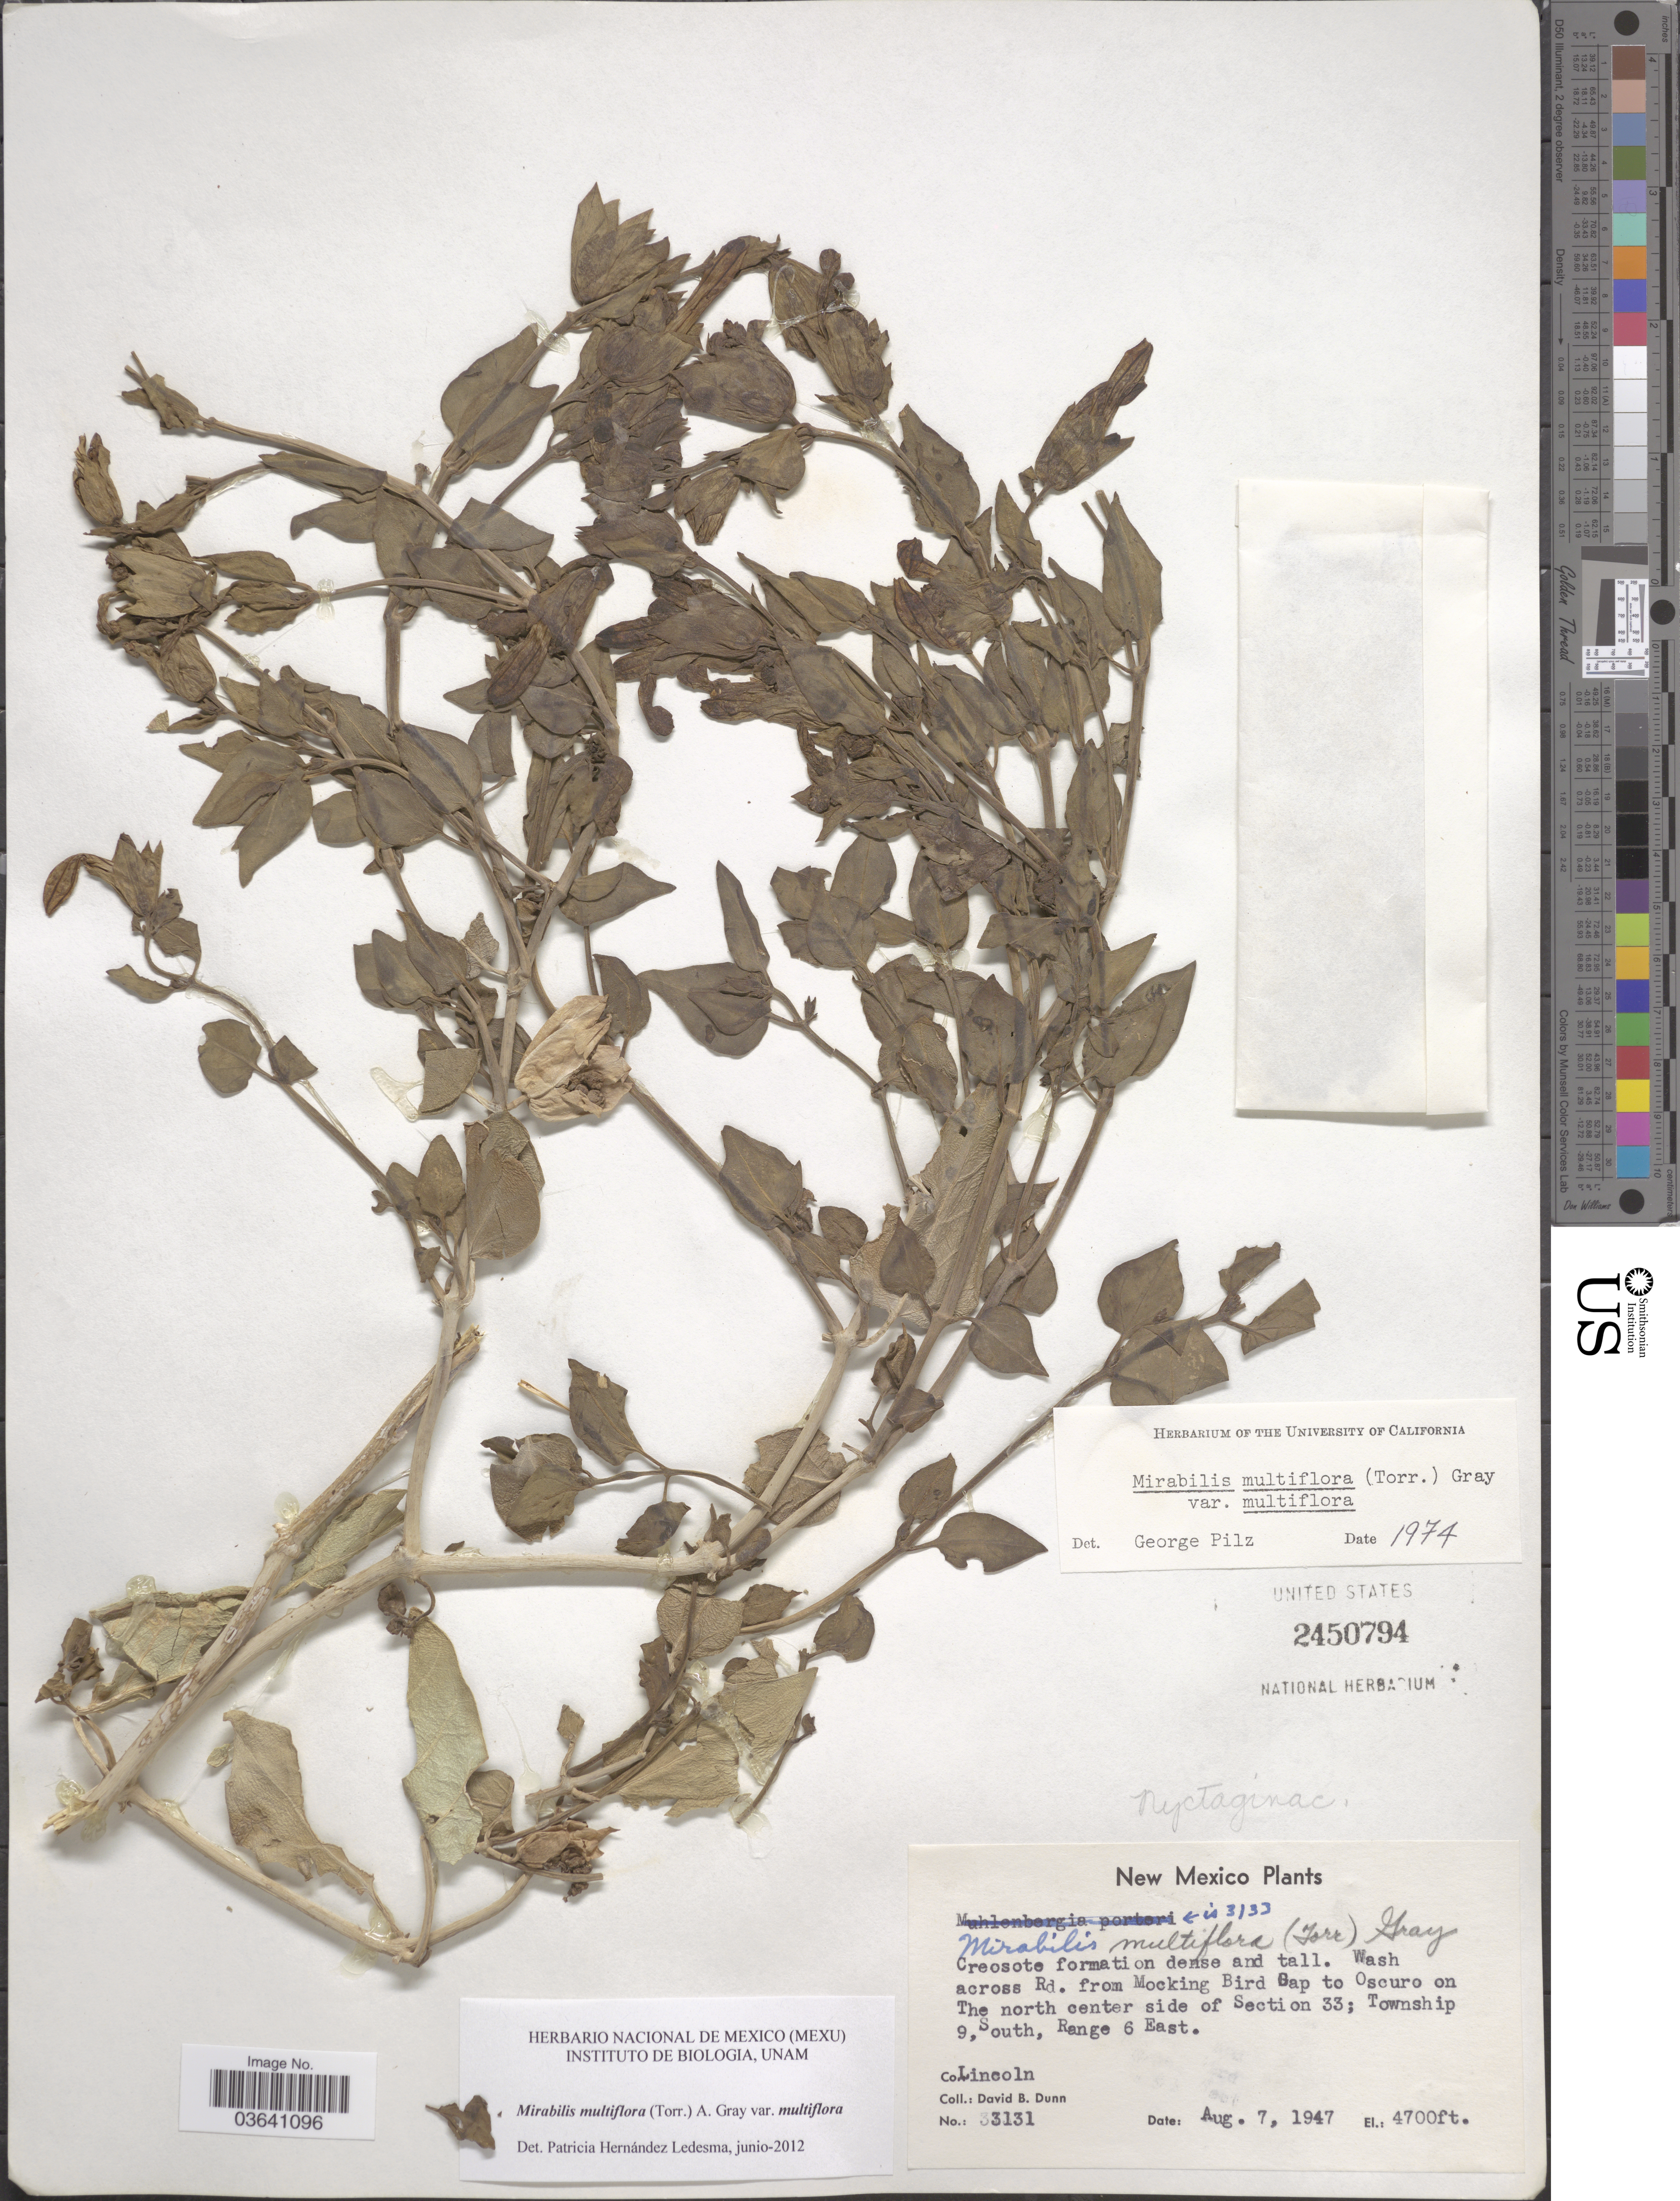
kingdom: Plantae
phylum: Tracheophyta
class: Magnoliopsida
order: Caryophyllales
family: Nyctaginaceae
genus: Mirabilis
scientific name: Mirabilis multiflora var. multiflora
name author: (Torr.) A. Gray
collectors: D. B. Dunn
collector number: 3131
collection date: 1947-08-07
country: United States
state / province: New Mexico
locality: Wash across Rd. from Mocking Bird Gap to Oscuro on The north center side of Section 33; Township 9, South, Range 6 East. Co.: Lincoln.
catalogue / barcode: US 2450794